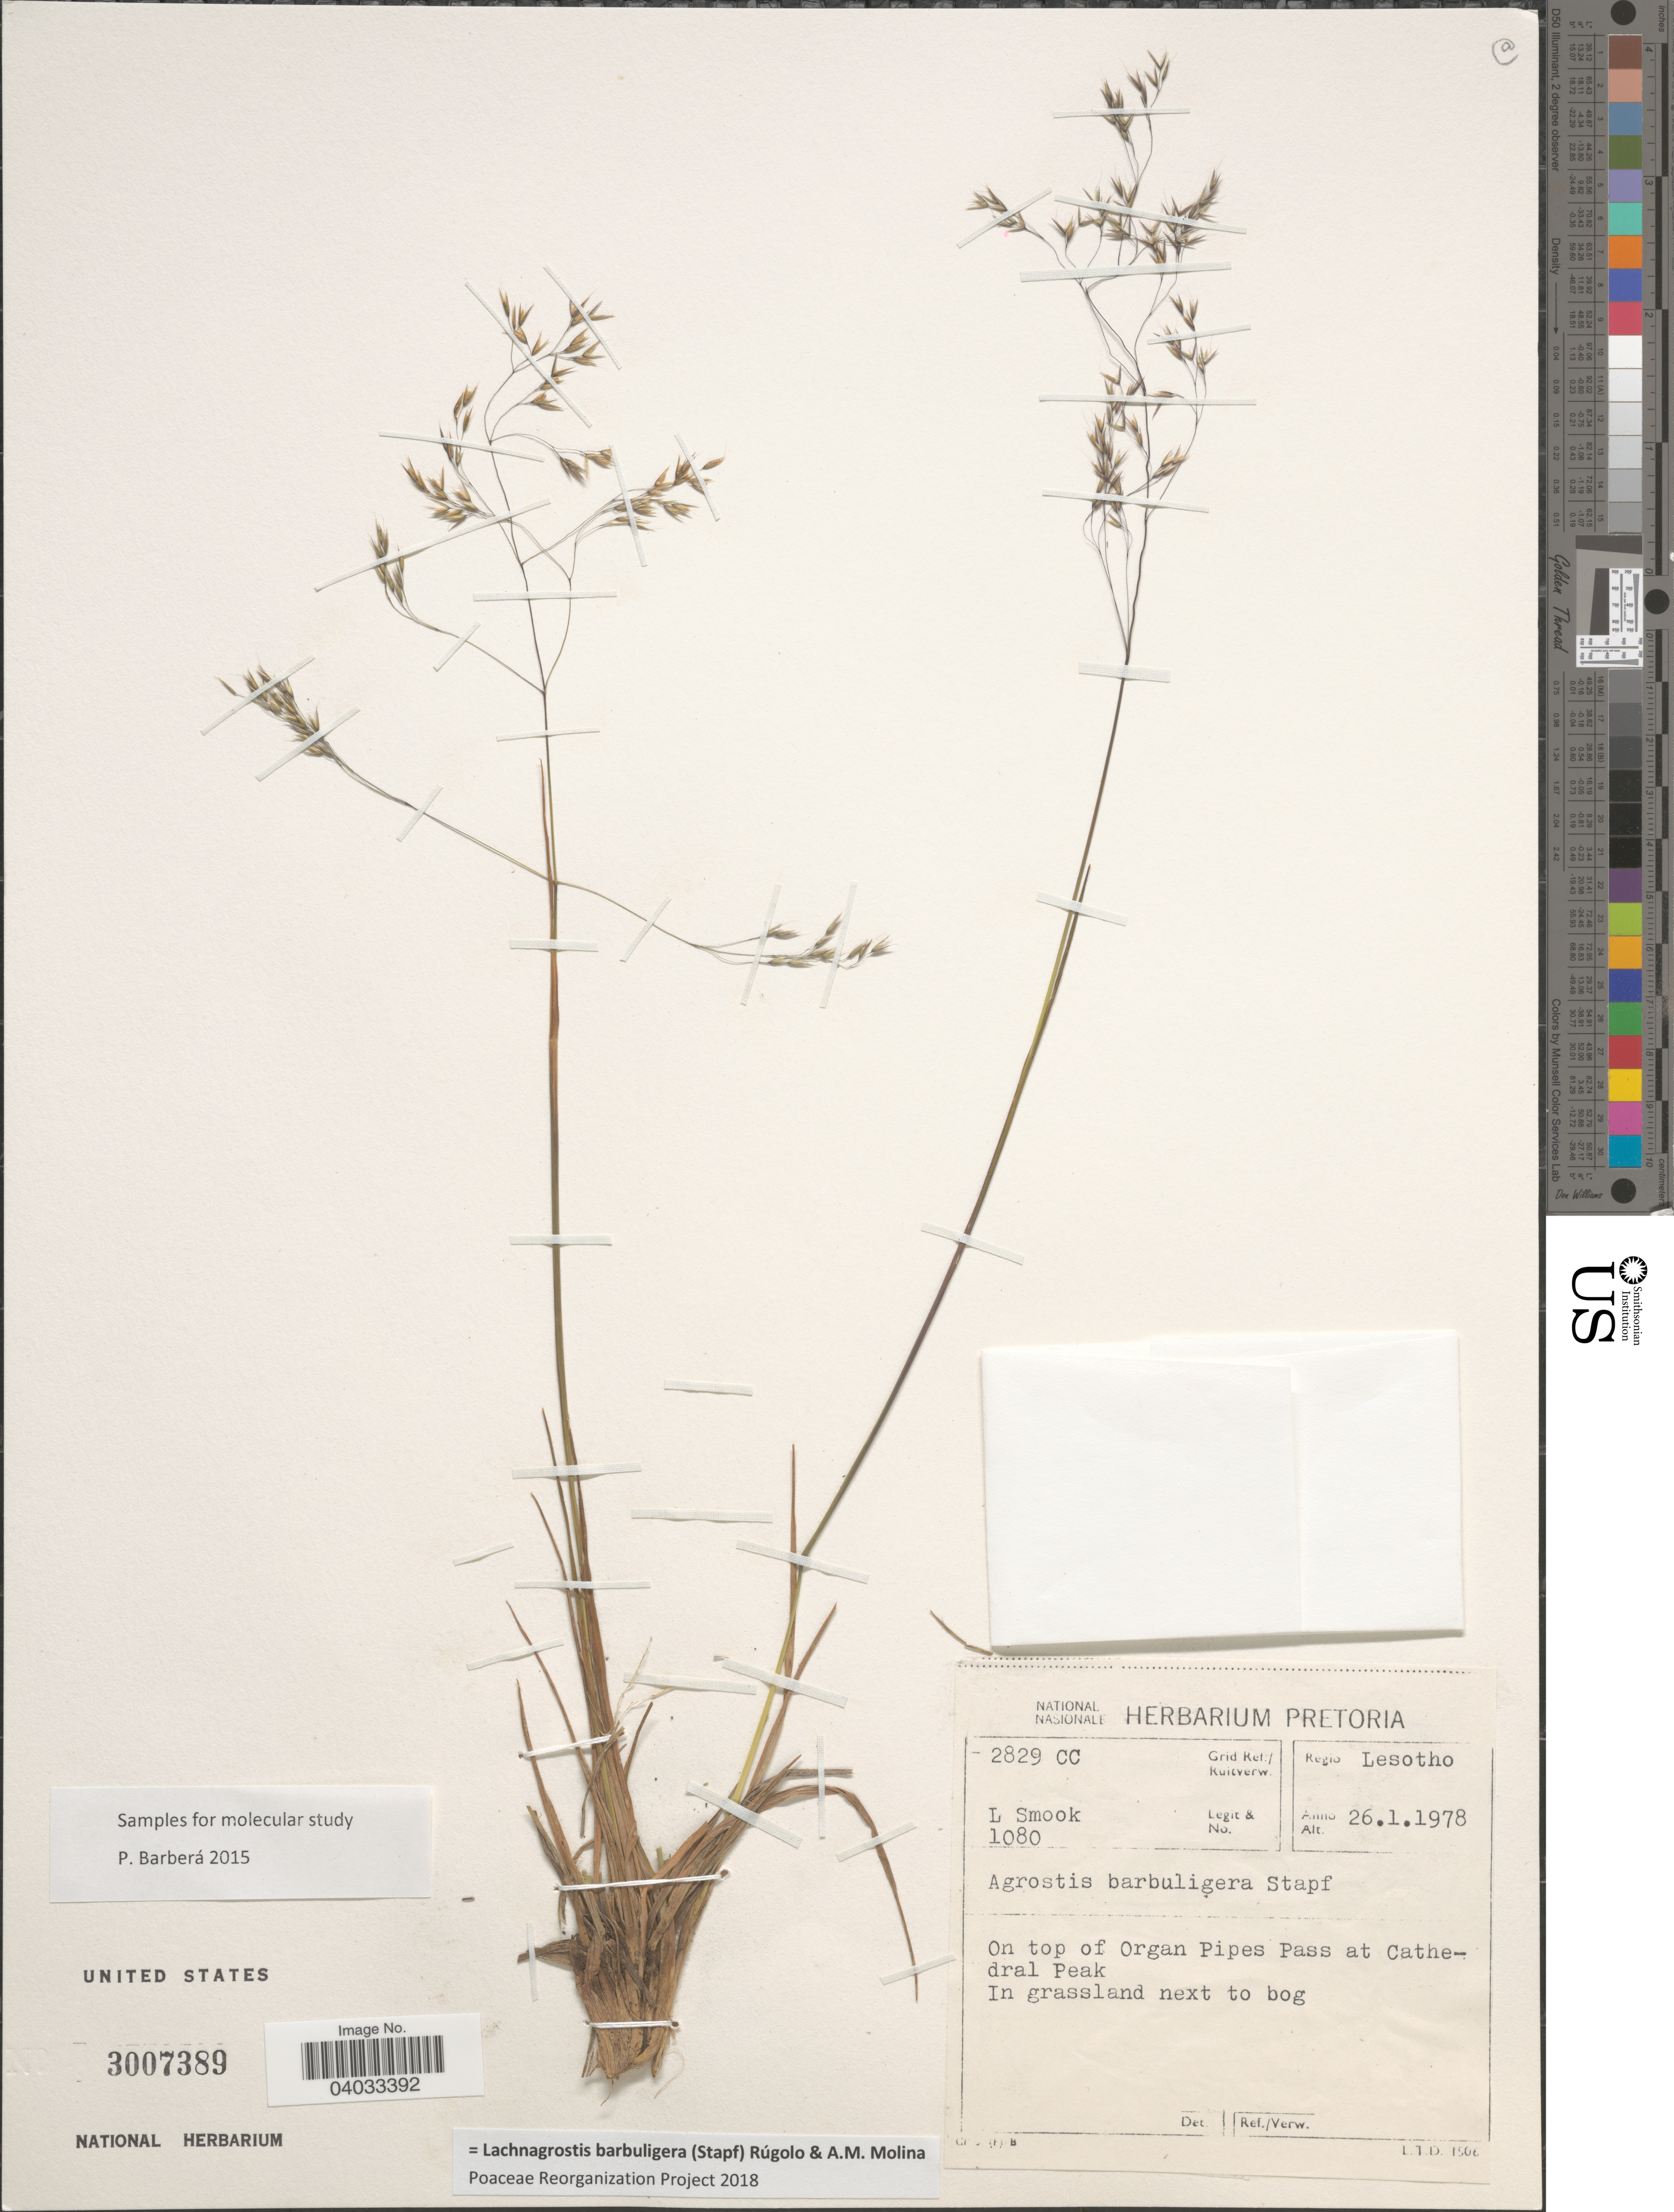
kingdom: Plantae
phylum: Tracheophyta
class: Liliopsida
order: Poales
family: Poaceae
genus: Lachnagrostis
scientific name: Lachnagrostis barbuligera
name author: (Stapf) Rúgolo & A.M. Molina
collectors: L. Smook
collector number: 1080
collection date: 1978-01-26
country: Lesotho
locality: Grid Ref./ Ruitverw. 2829 CC. Regio Lesotho. On top of Organ Pipes Pass at Cathedral Peak.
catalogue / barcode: US 3007389